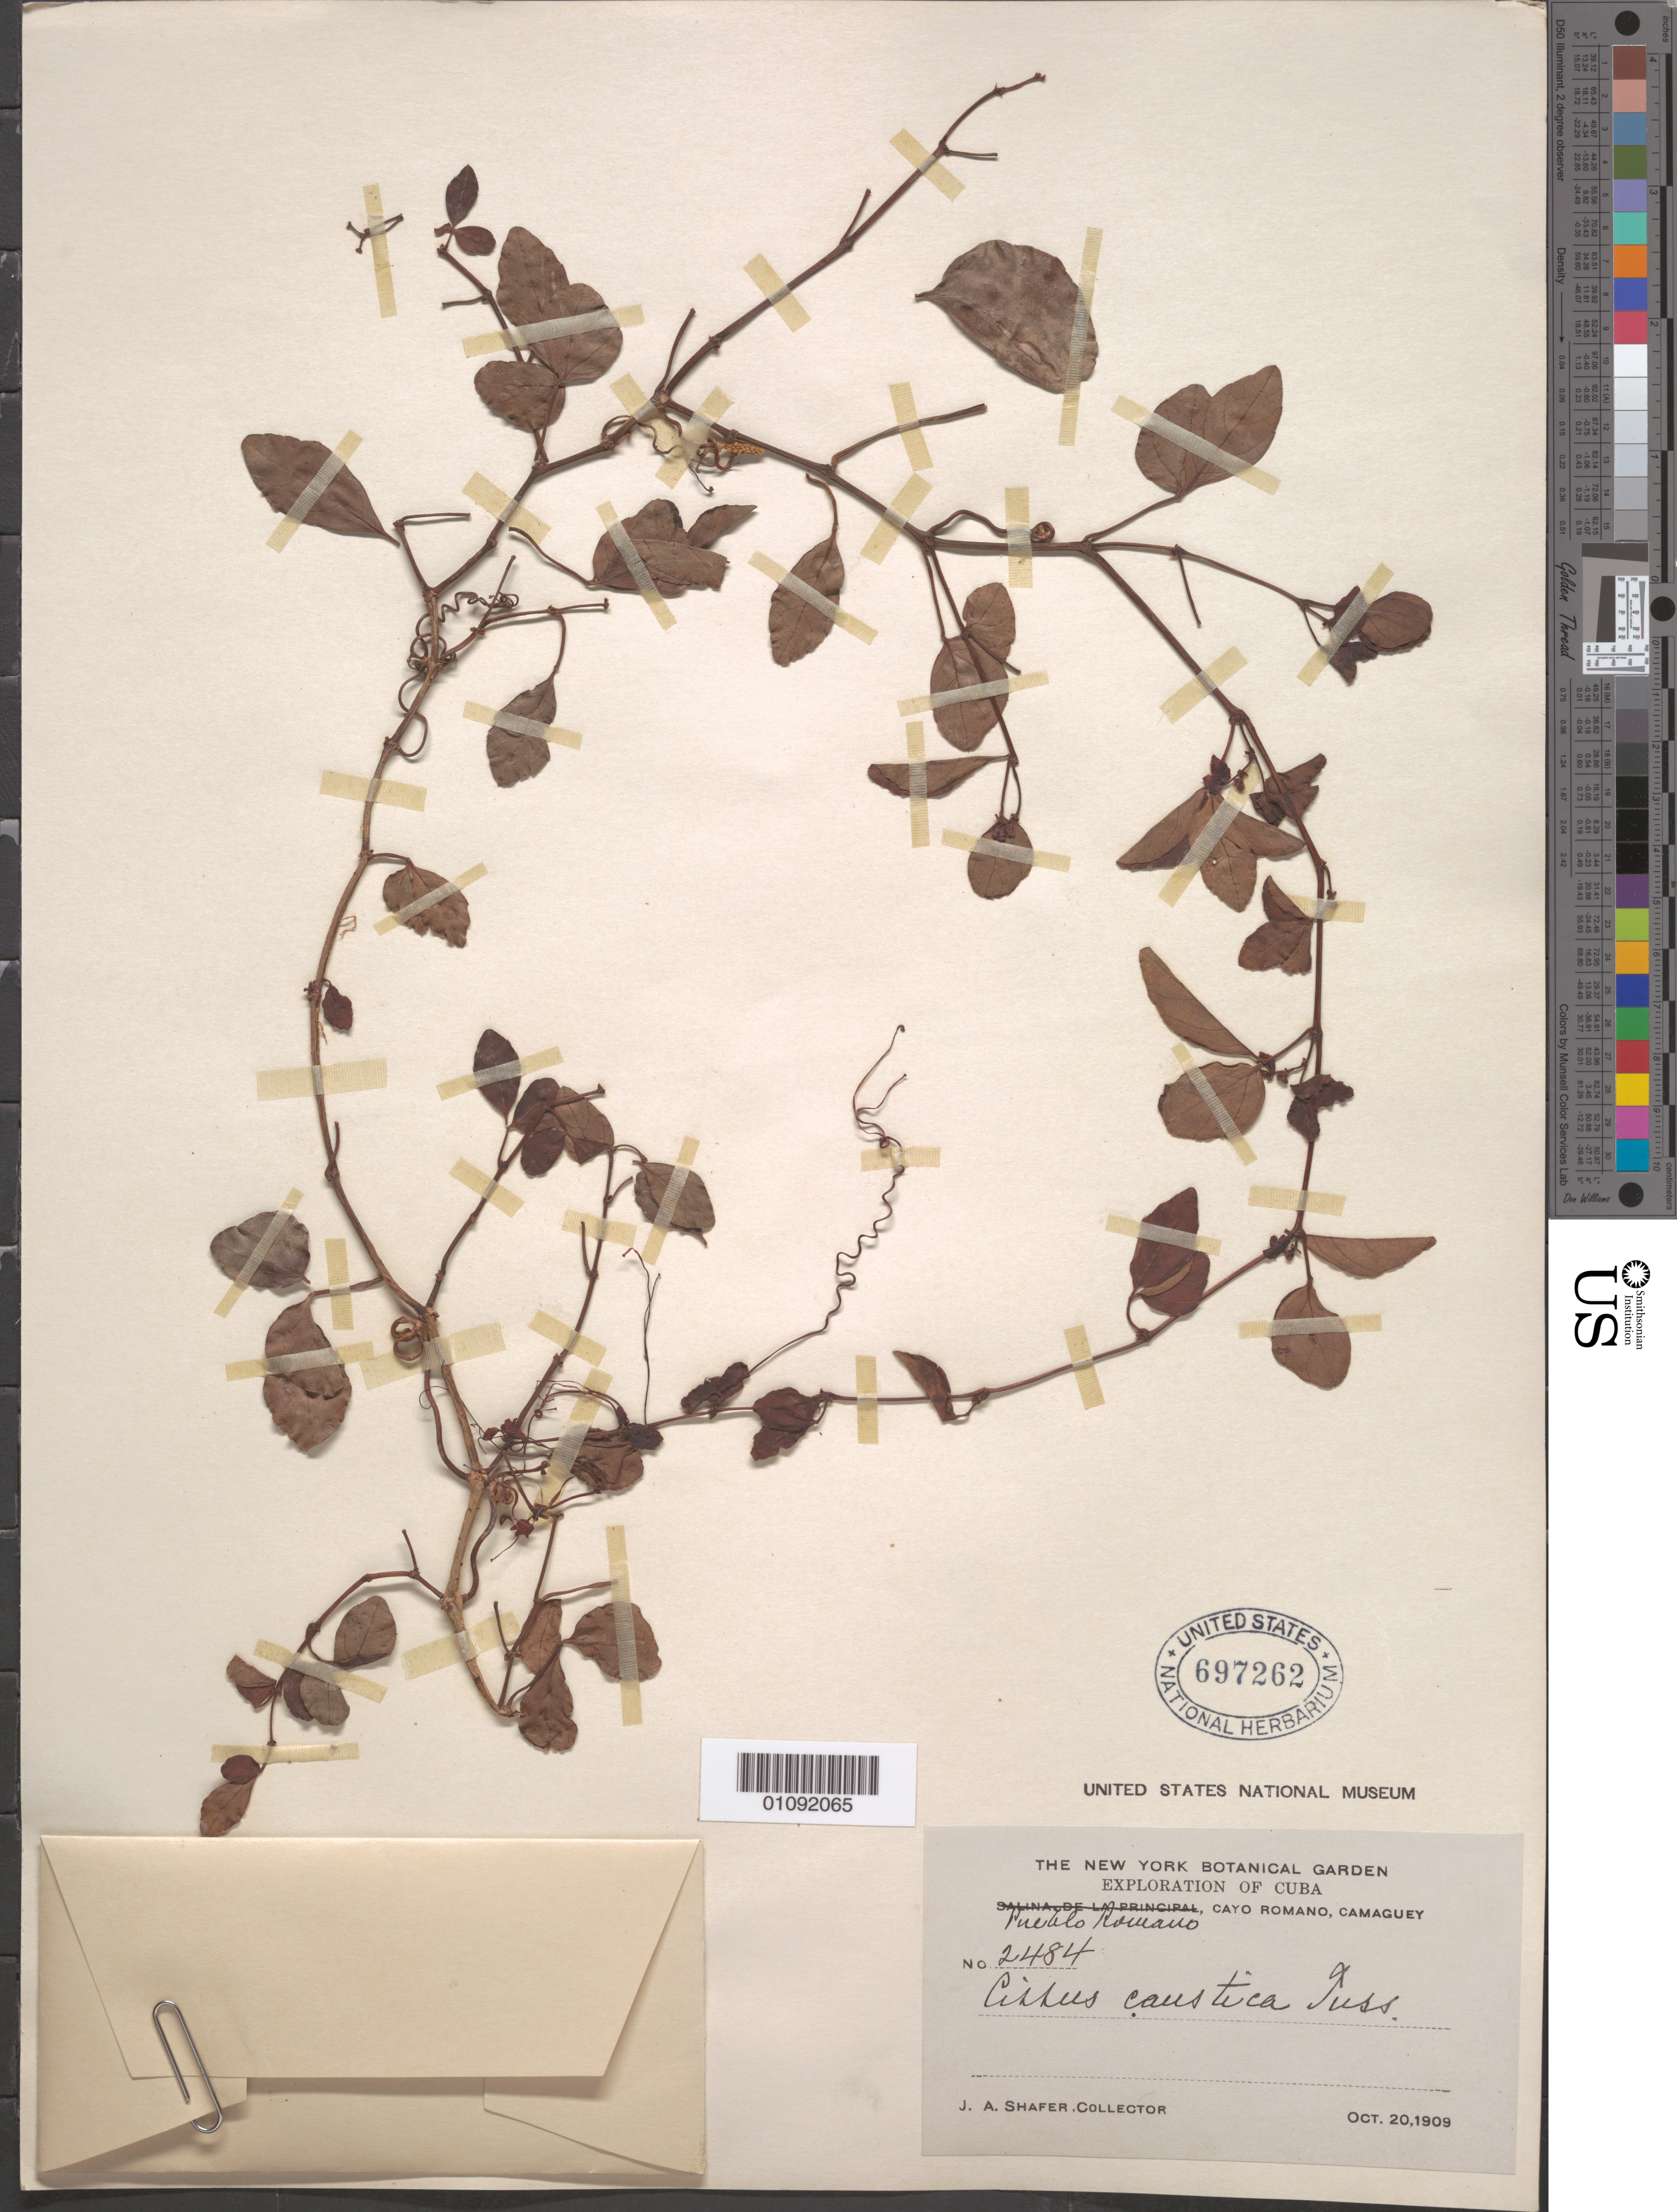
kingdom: Plantae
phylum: Tracheophyta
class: Magnoliopsida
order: Vitales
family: Vitaceae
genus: Cissus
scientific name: Cissus caustica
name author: Tussac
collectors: J. A. Shafer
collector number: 2484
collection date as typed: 20 Oct 1909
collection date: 1909-10-20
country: Cuba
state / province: Camagüey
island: Cuba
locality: Pueblo Romano, Cayo Romano, Camaguey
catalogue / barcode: US 697262